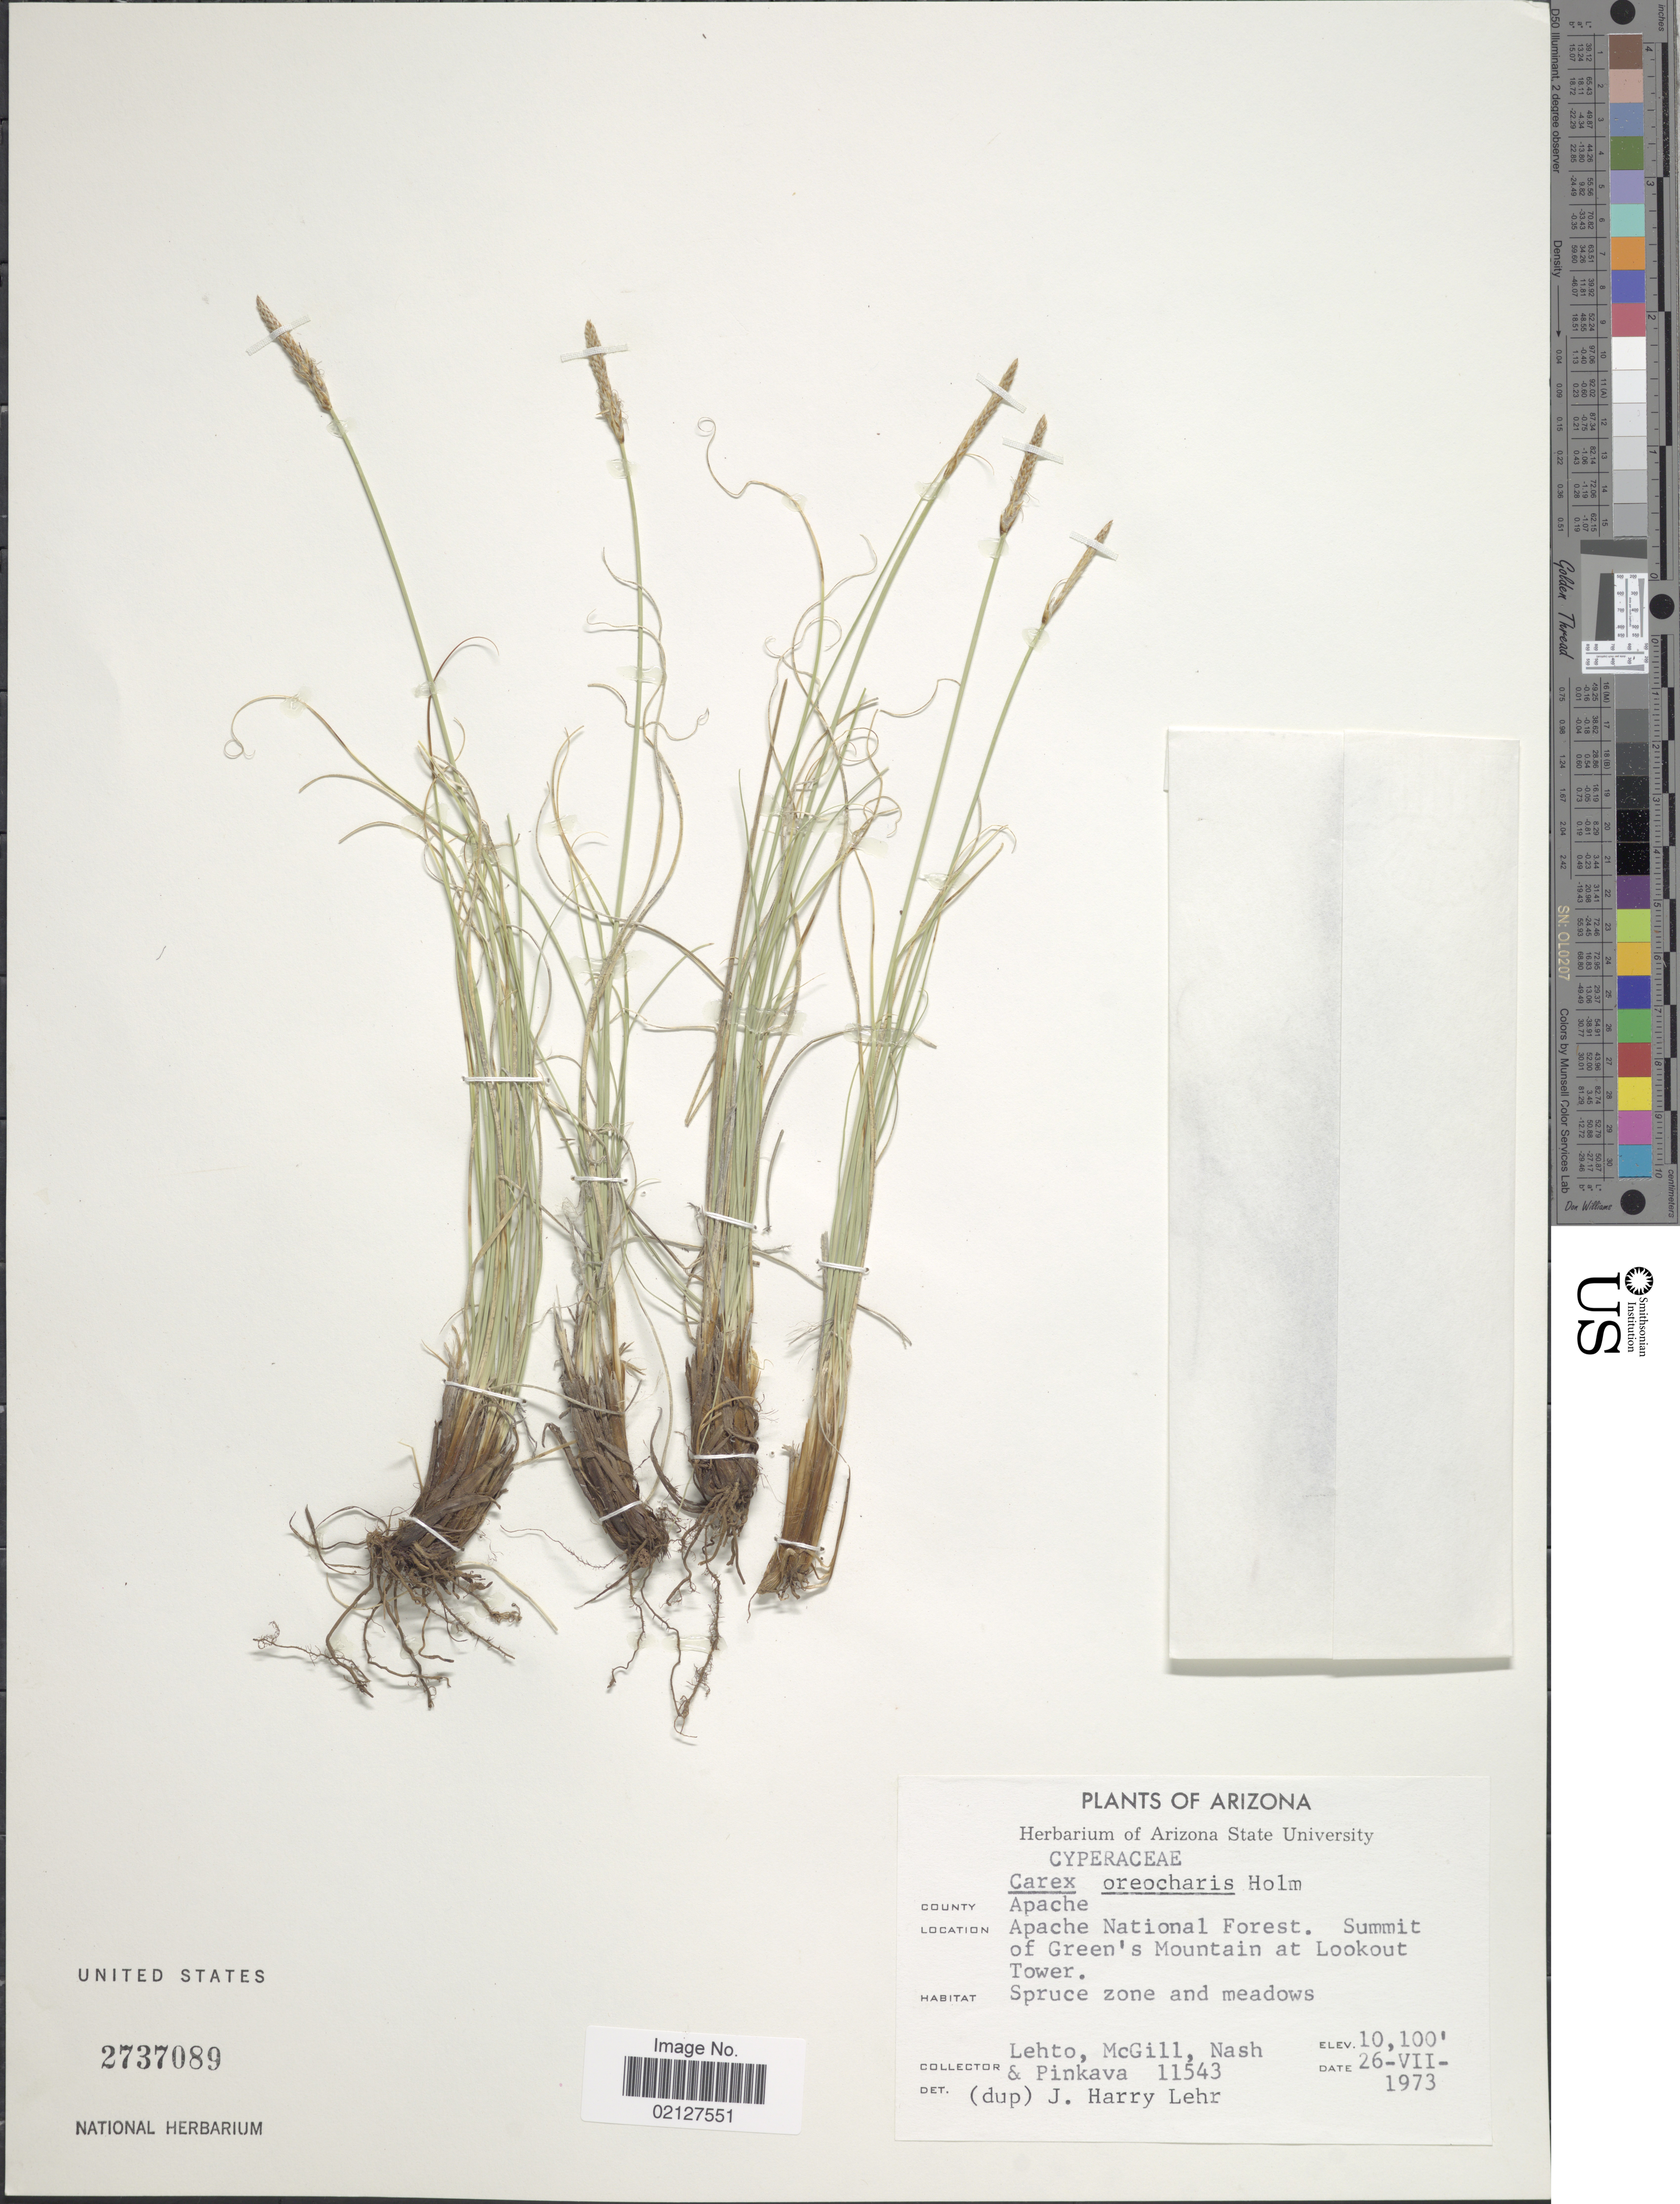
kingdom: Plantae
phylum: Tracheophyta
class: Liliopsida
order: Poales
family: Cyperaceae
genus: Carex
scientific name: Carex oreocharis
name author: Holm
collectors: -. Lehto, -. McGill, -- Nash & -. Pinkava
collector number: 11543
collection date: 1973-07-26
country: United States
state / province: Arizona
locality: Apache National Forest, Summit of Green's Mountains at Lookout Tower, spruce zone and meadows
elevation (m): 3078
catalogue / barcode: US 2737089